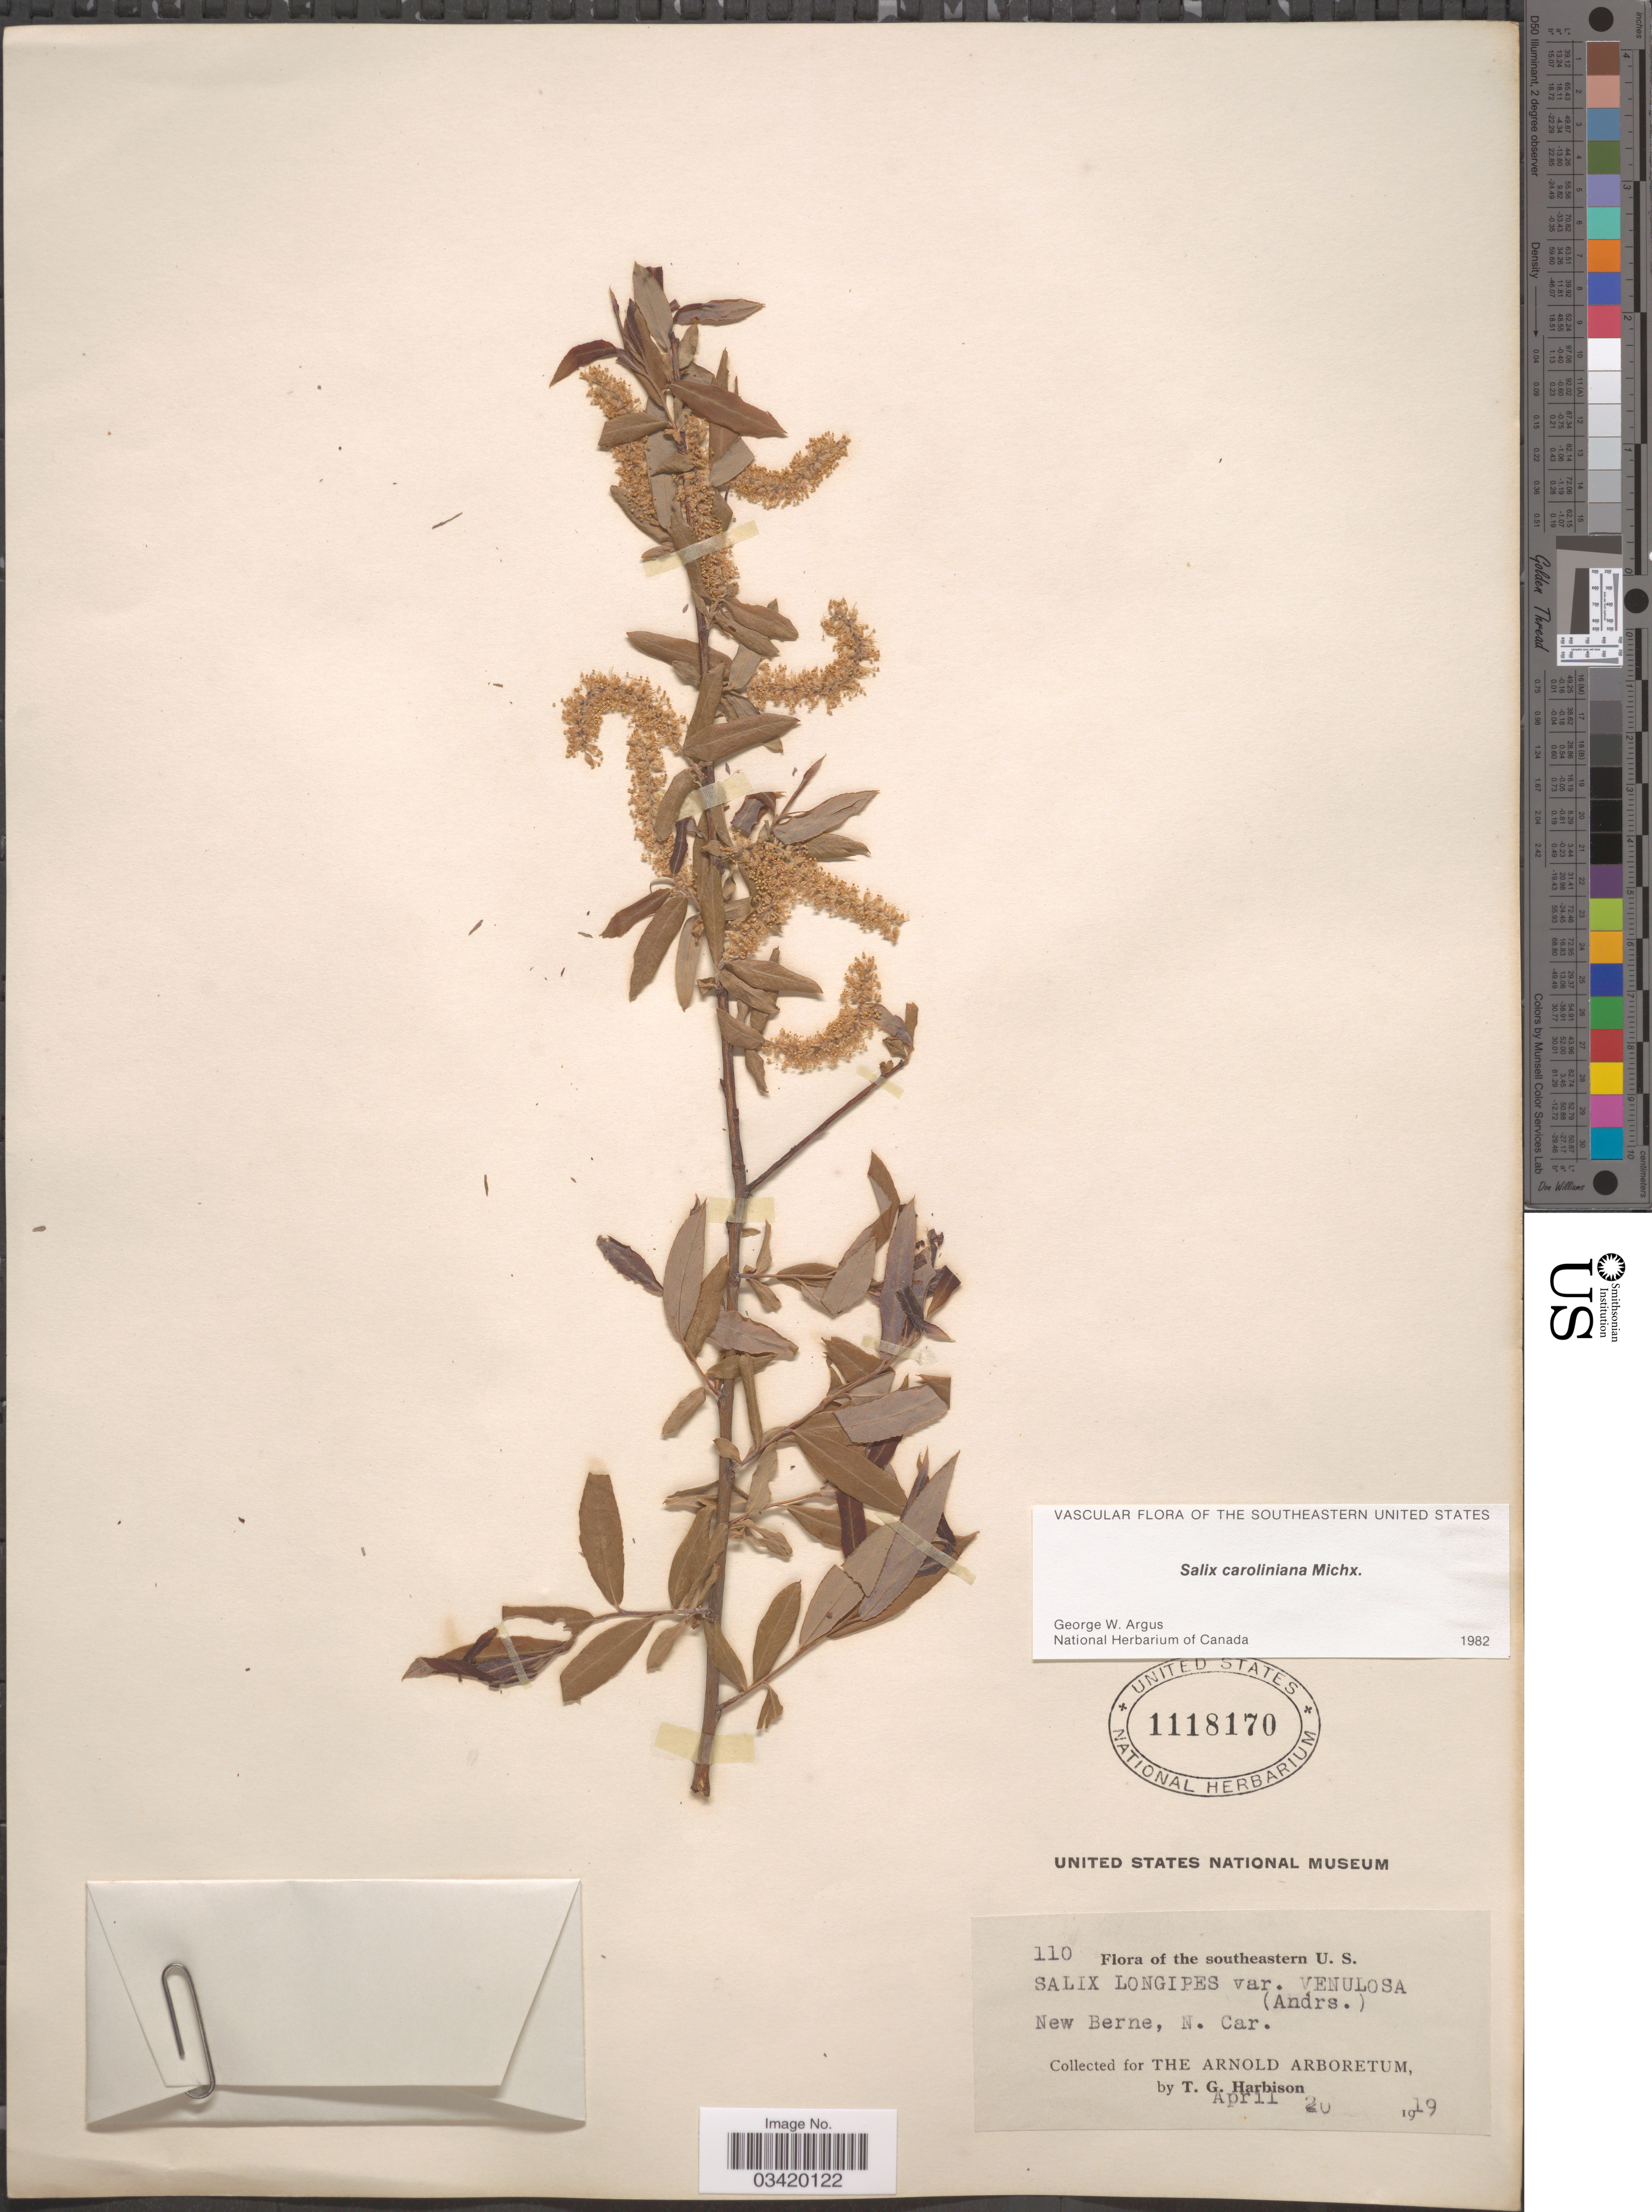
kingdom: Plantae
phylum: Tracheophyta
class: Magnoliopsida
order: Malpighiales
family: Salicaceae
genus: Salix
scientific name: Salix caroliniana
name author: Michx.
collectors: T. Harbison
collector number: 110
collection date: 1919-04-20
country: United States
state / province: North Carolina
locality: Southeastern U.S. New Berne.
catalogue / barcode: US 1118170